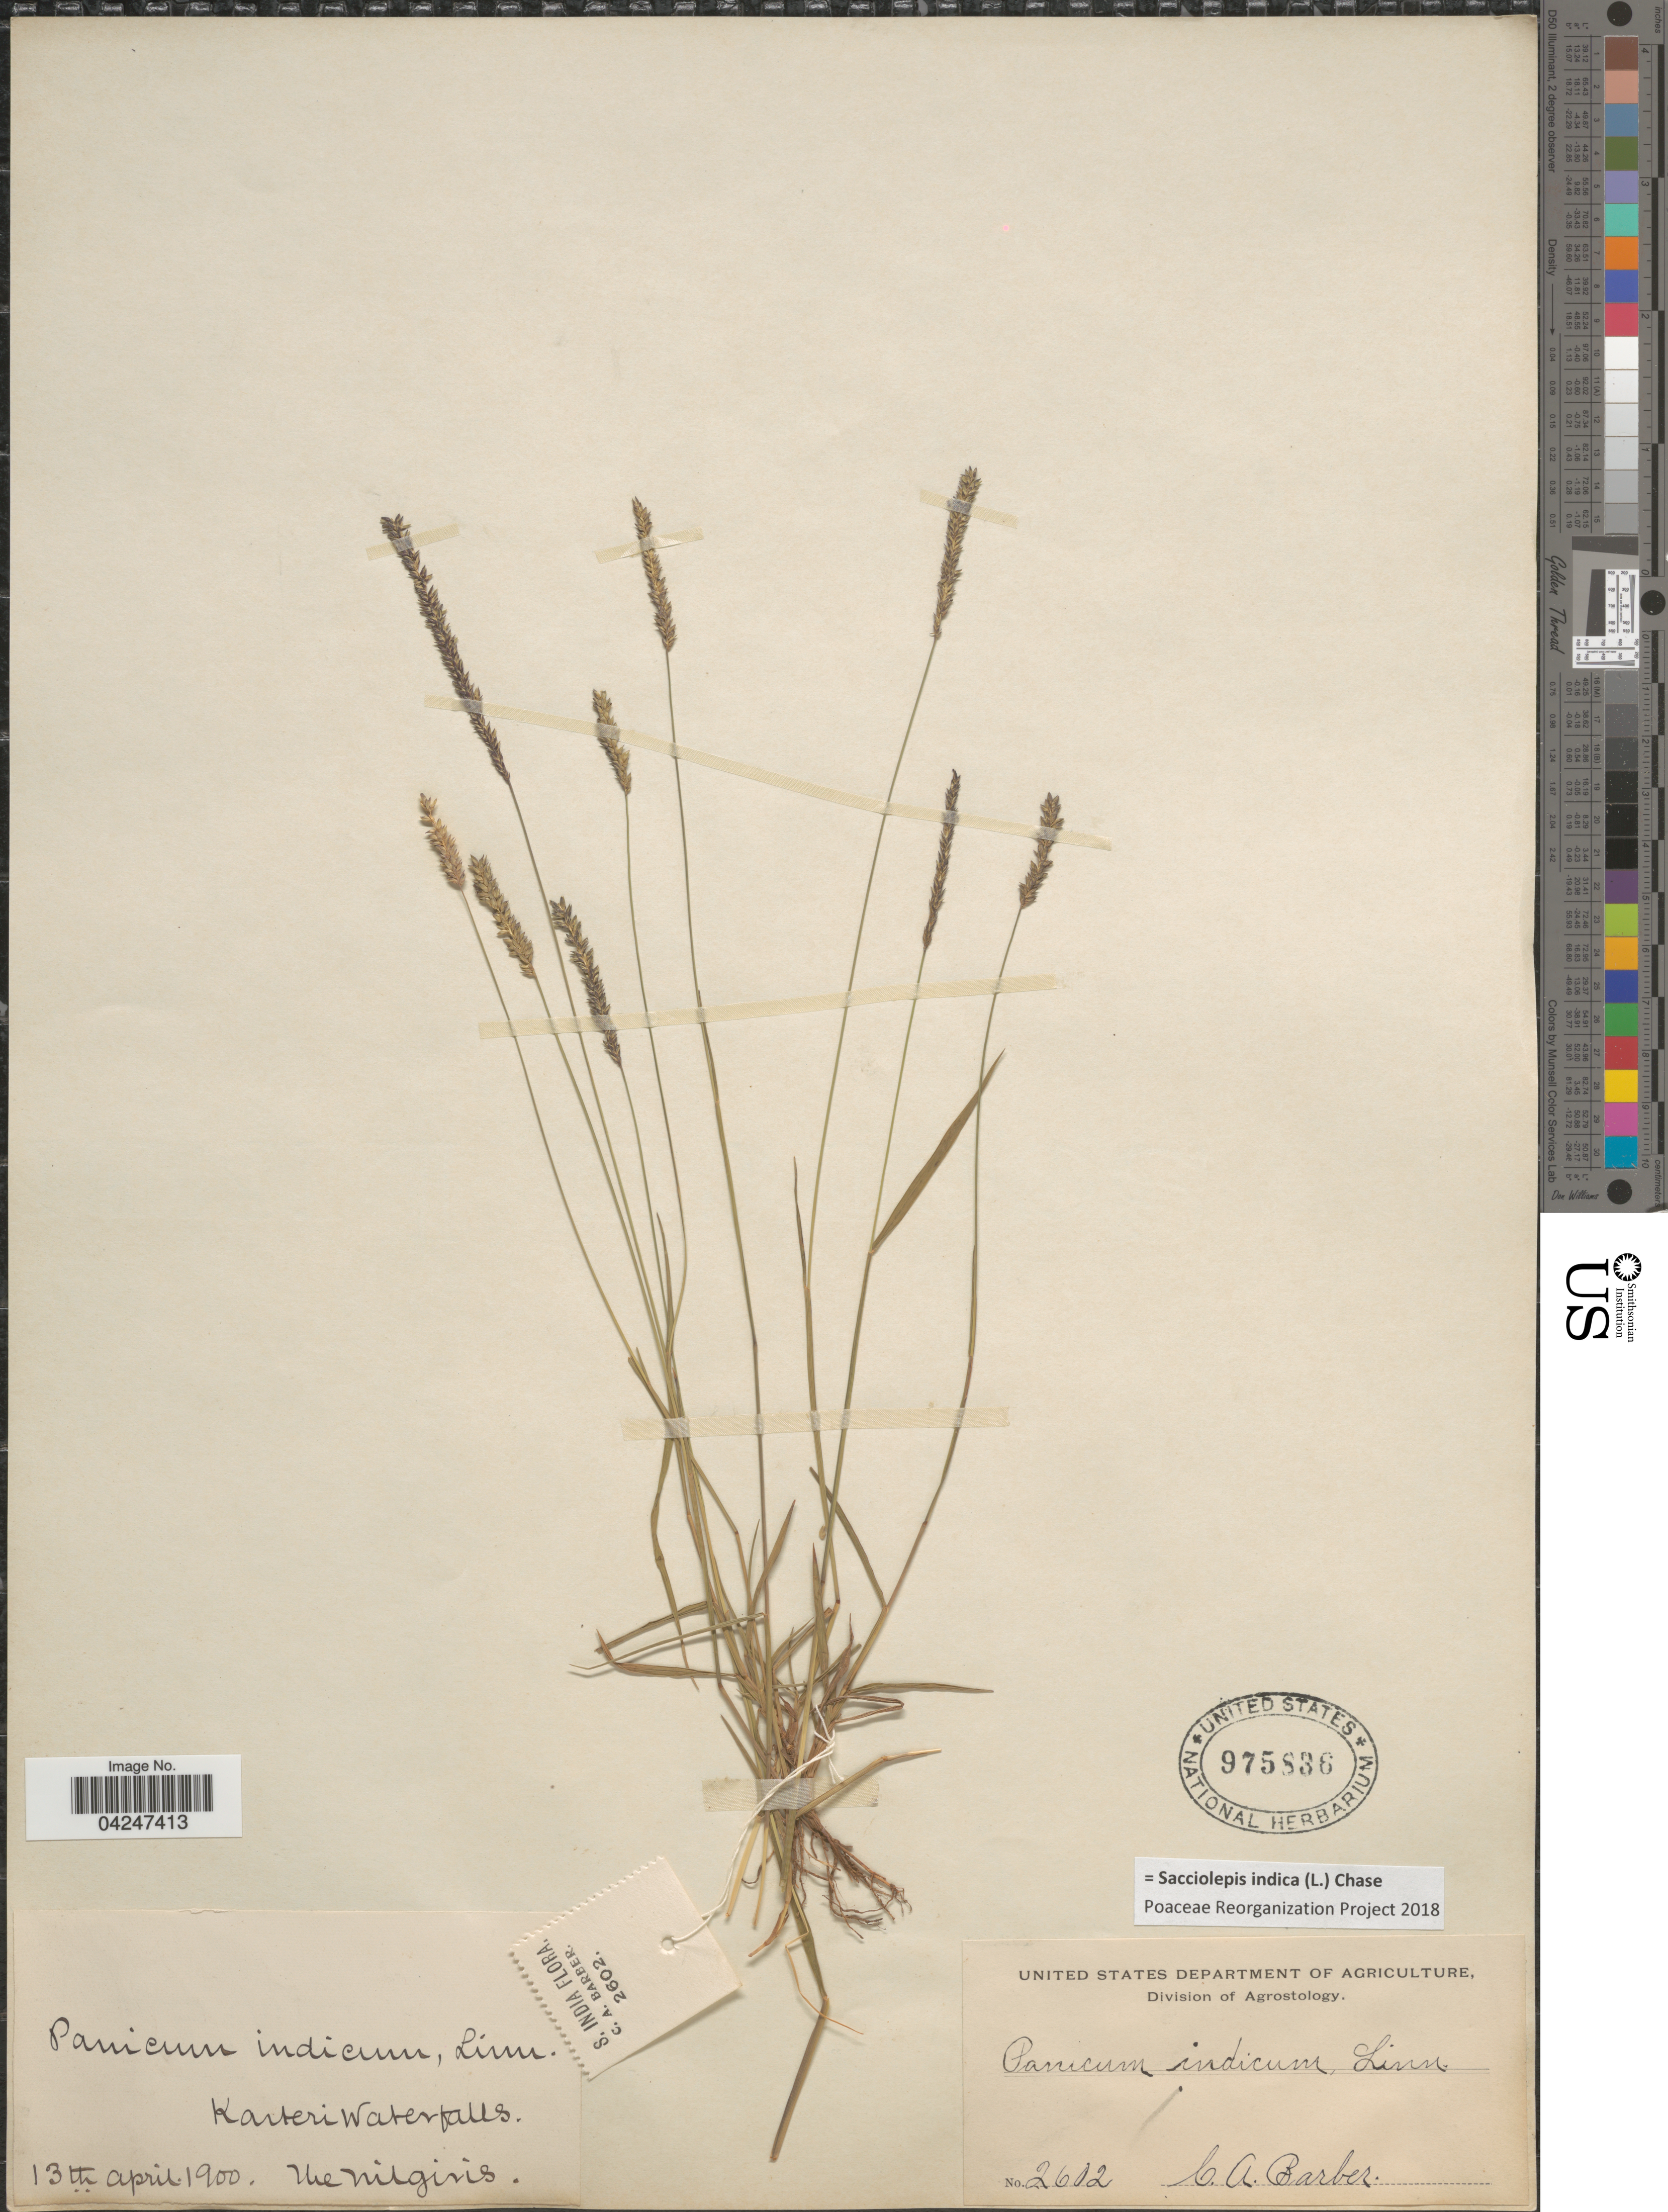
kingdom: Plantae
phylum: Tracheophyta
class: Liliopsida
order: Poales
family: Poaceae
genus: Sacciolepis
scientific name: Sacciolepis indica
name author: (L.) Chase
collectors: C. Barber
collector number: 2602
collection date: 1900-04-13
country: India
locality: S. India. Karteri Waterfalls. The Nilgiris.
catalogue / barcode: US 975836